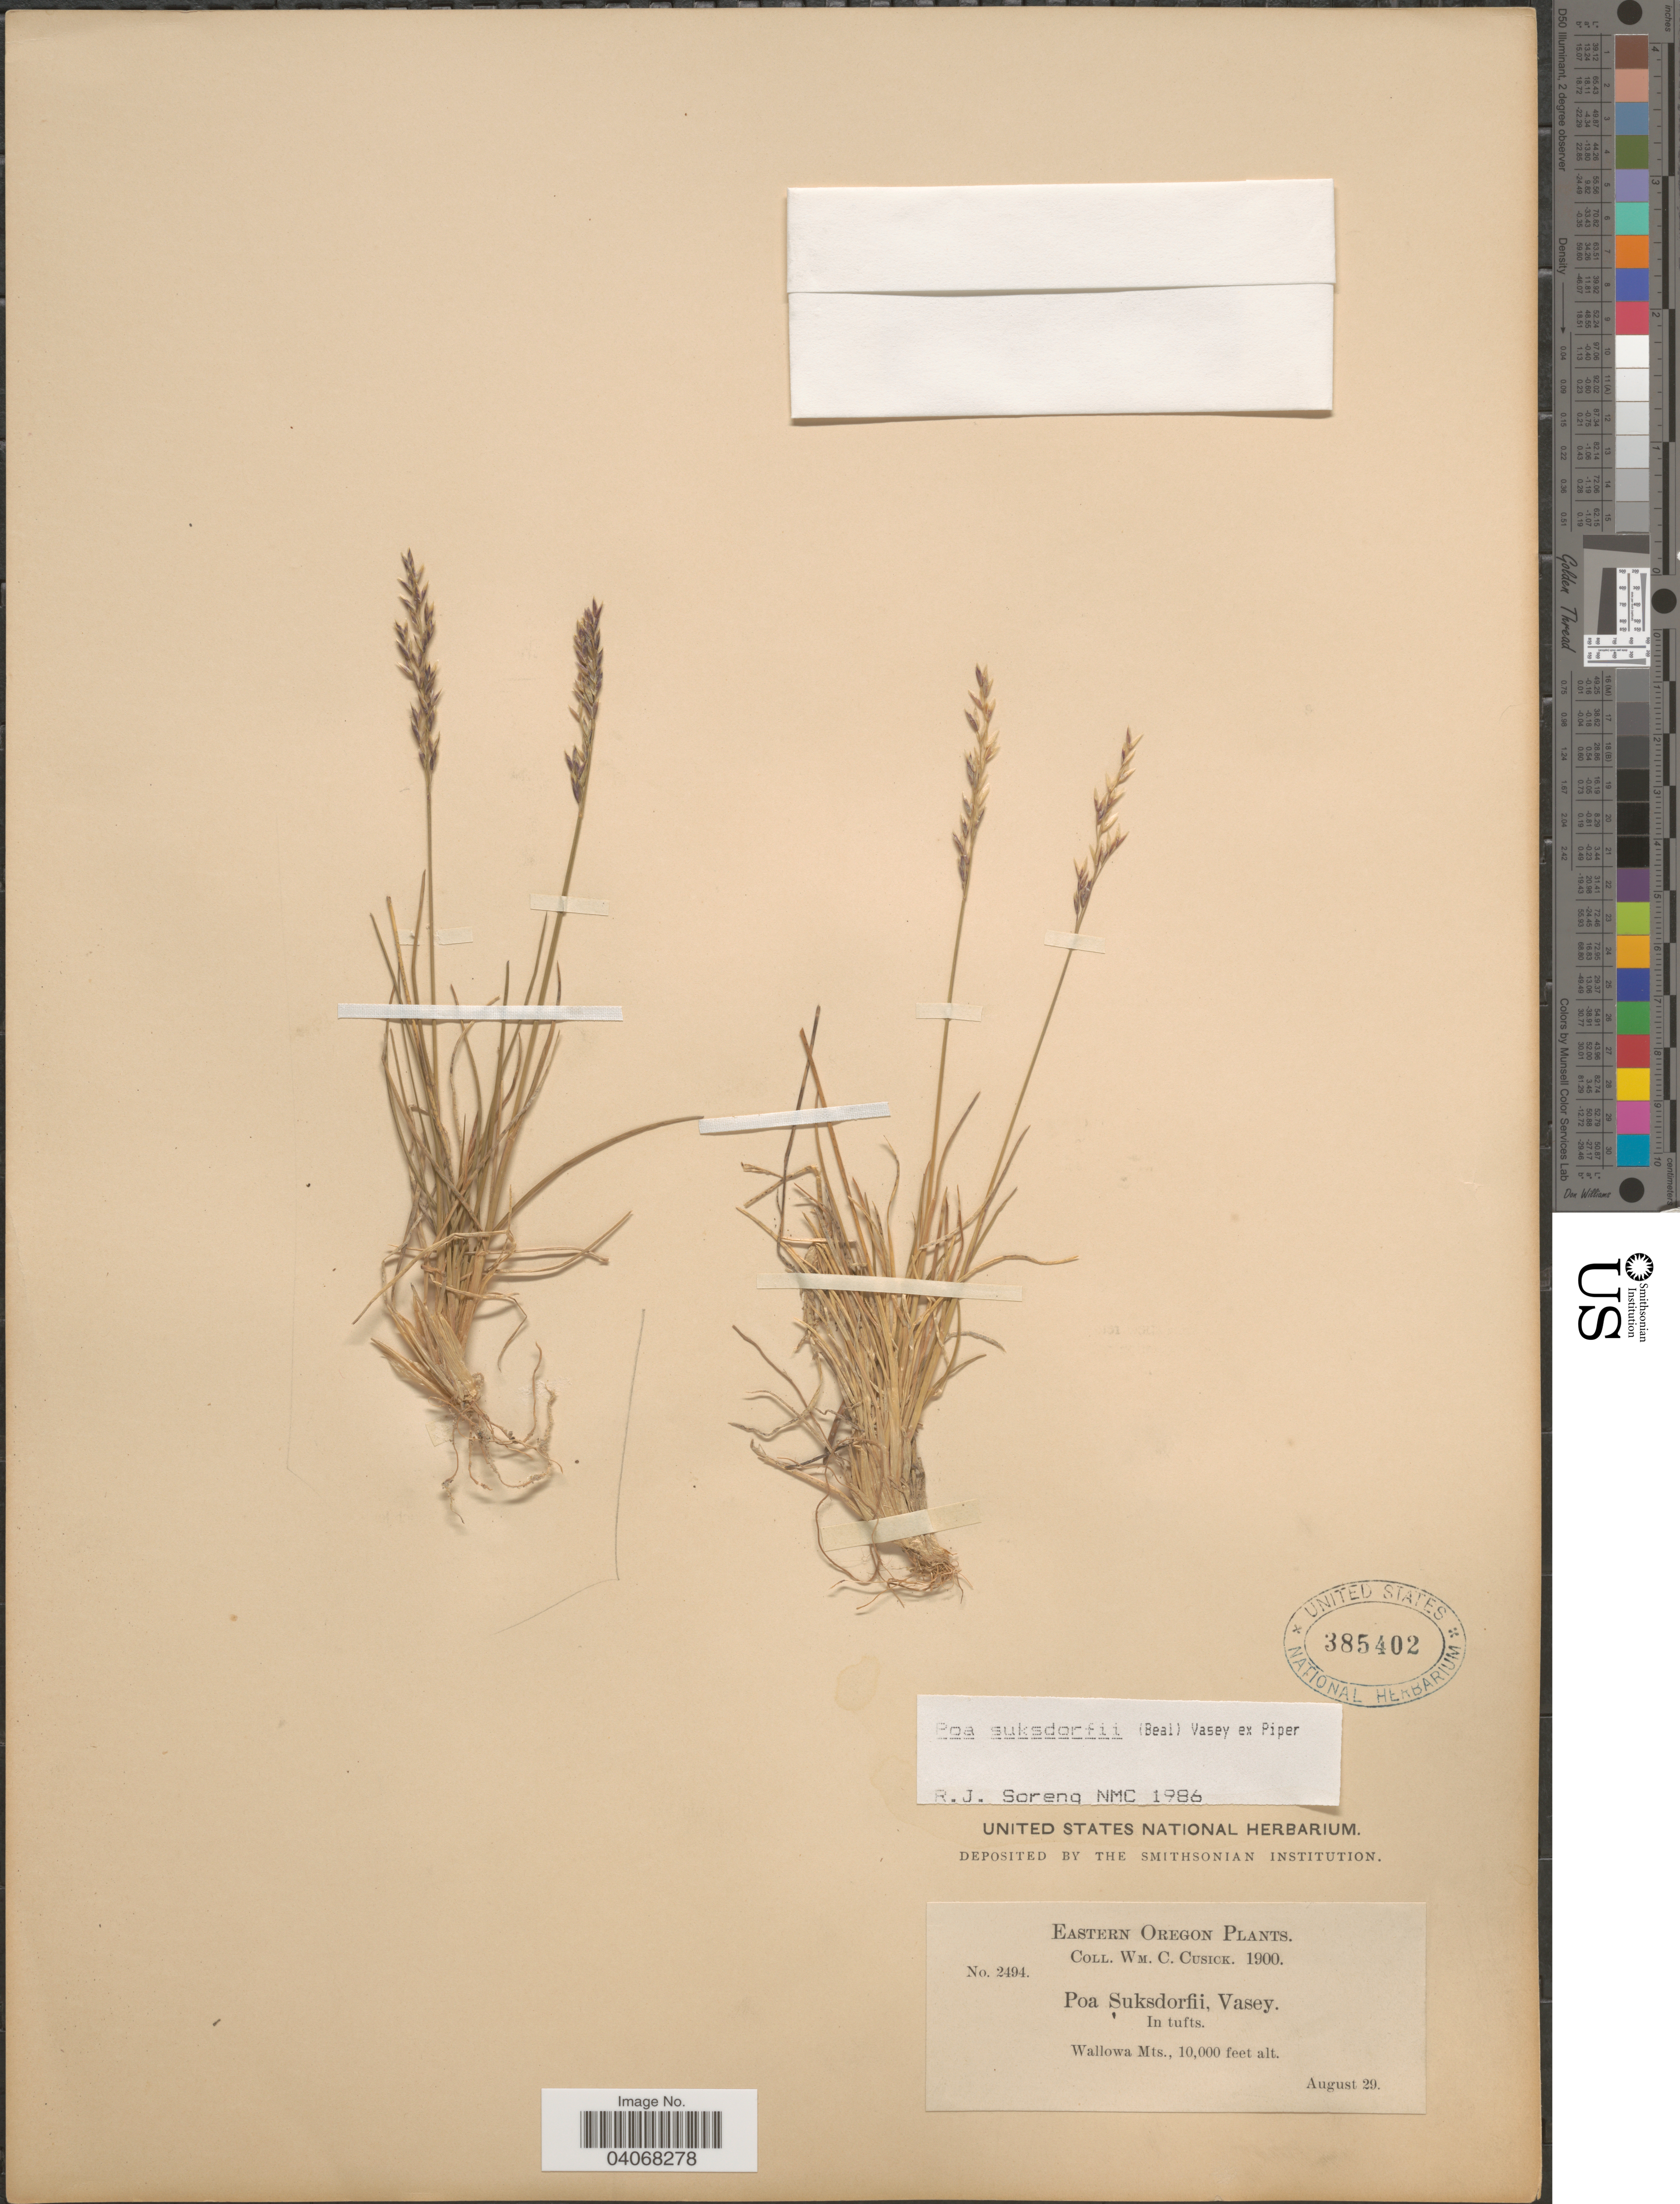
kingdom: Plantae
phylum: Tracheophyta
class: Liliopsida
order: Poales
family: Poaceae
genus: Poa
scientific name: Poa suksdorfii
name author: (W.J. Beal) Vasey ex Piper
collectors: W. C. Cusick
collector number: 2494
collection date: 1900-08-29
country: United States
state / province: Oregon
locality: Eastern Oregon. Wallowa Mts.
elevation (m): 3048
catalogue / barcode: US 385402